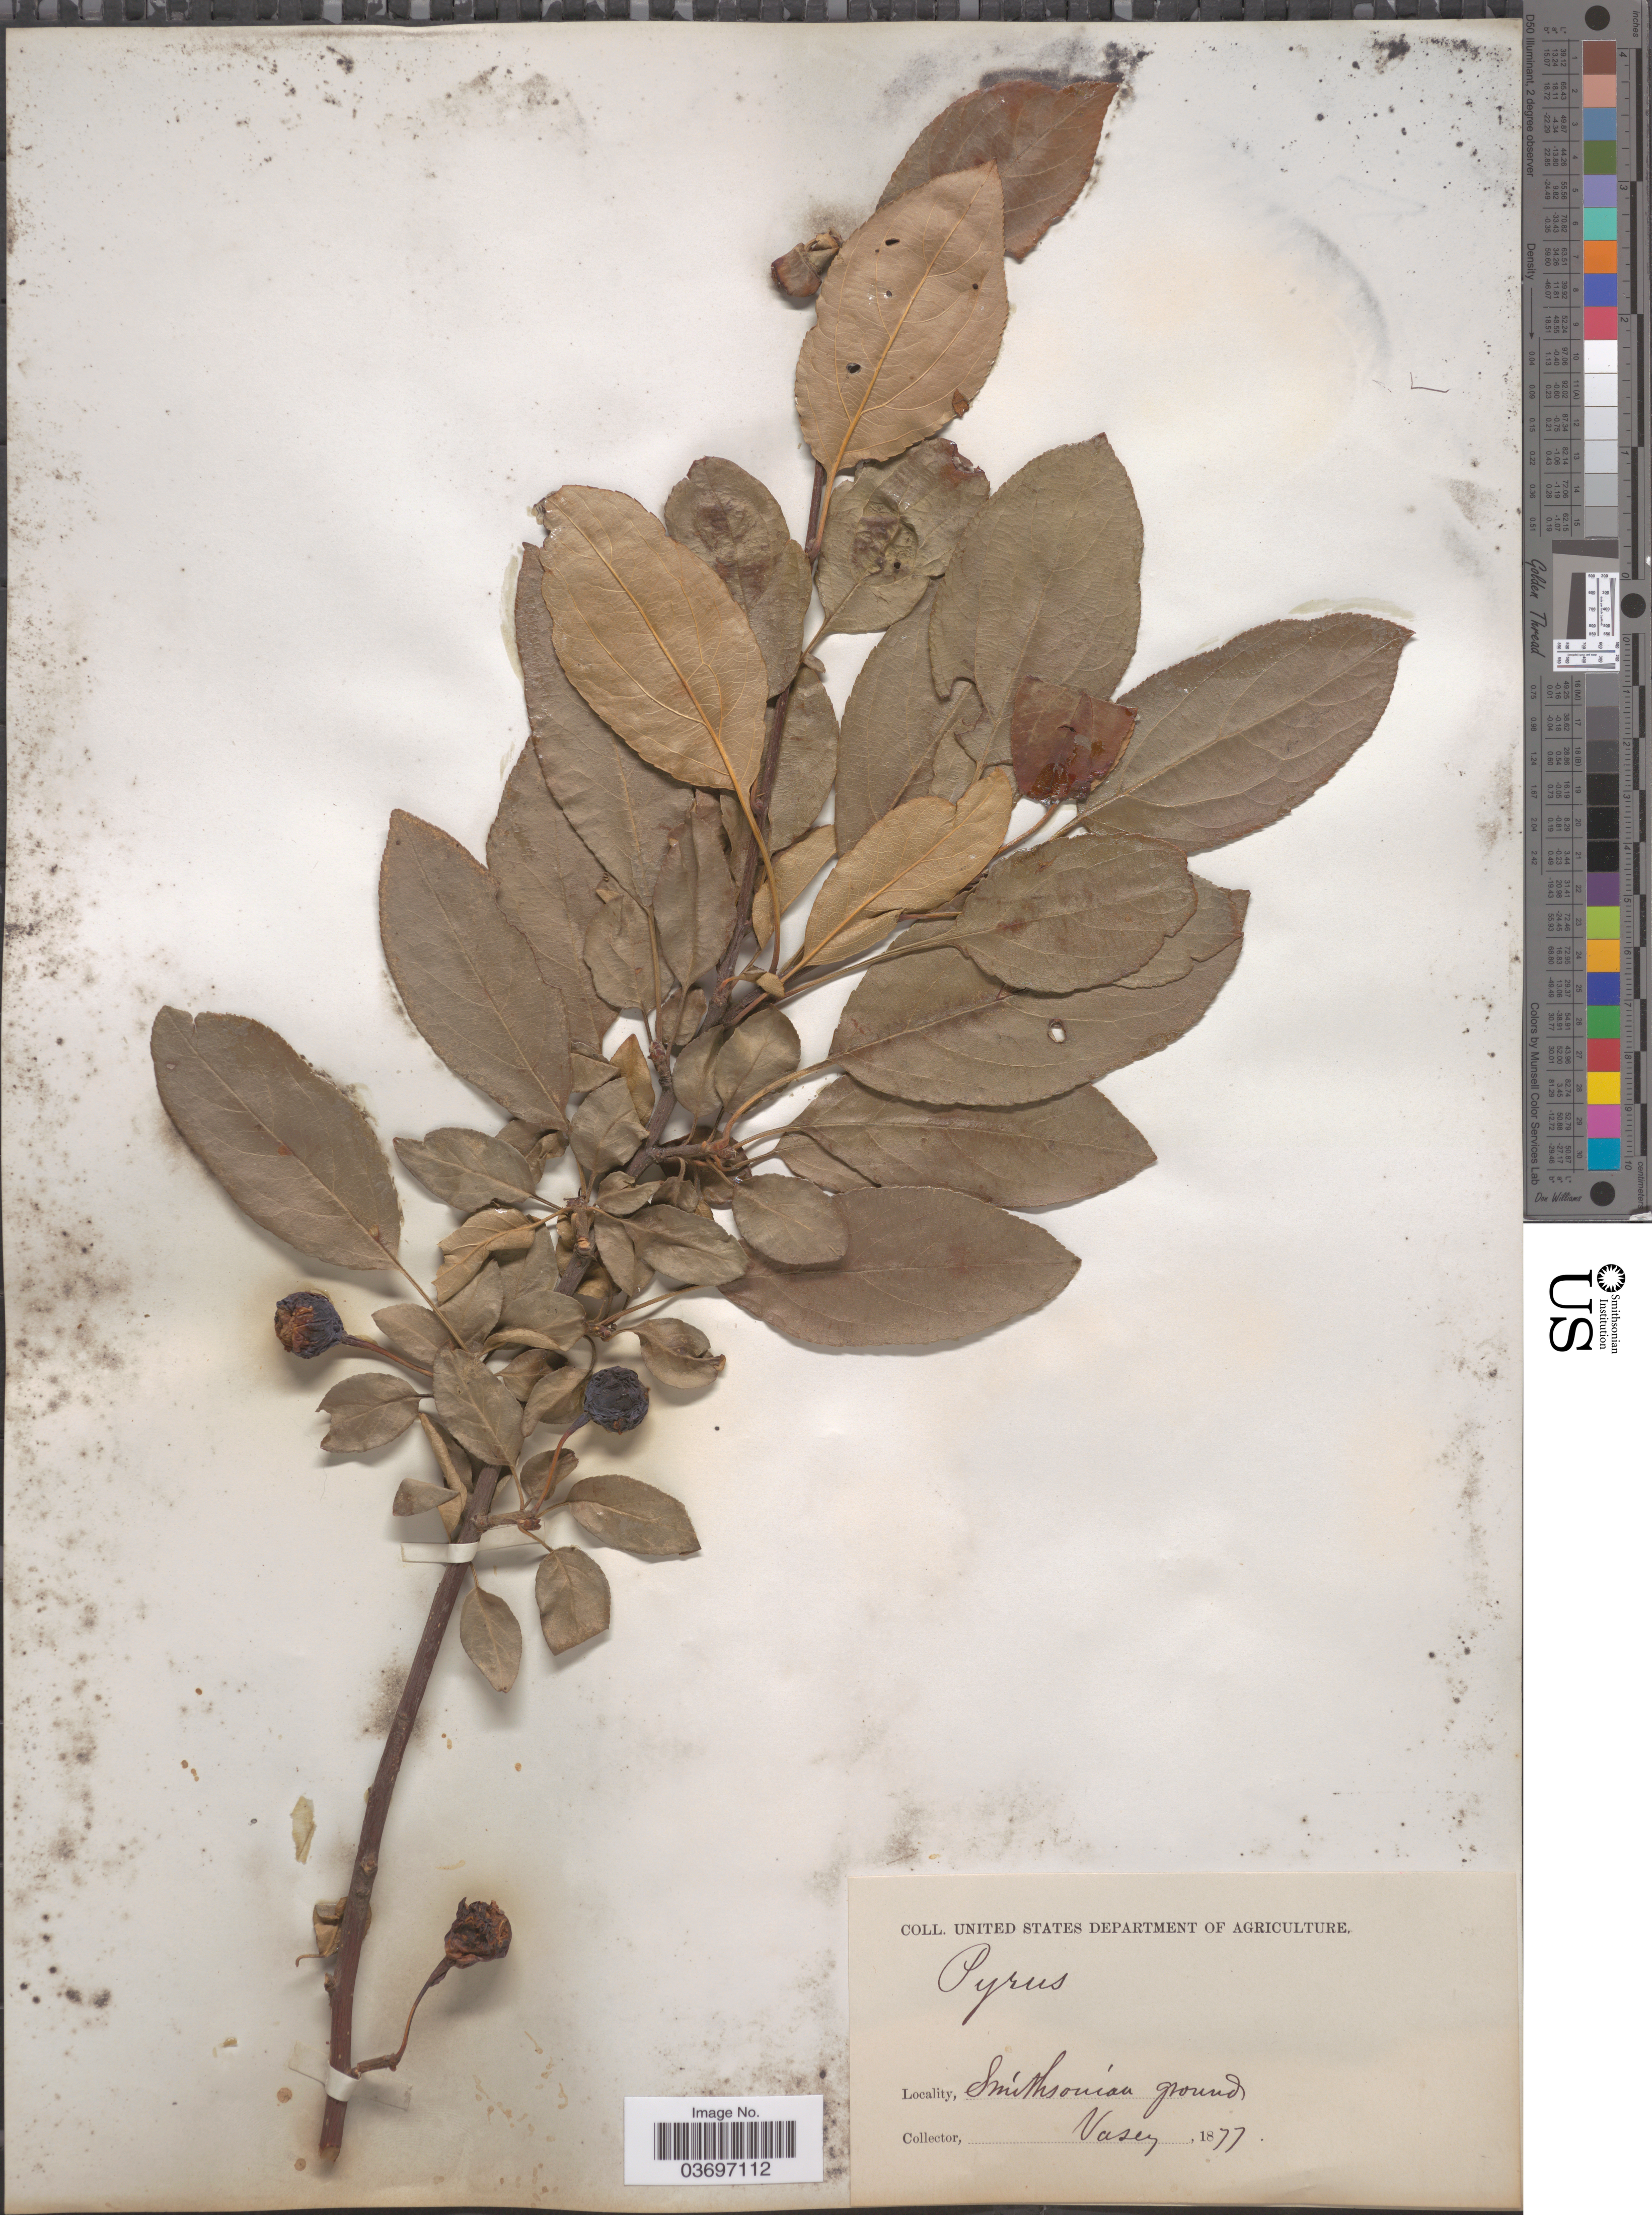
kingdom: Plantae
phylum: Tracheophyta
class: Magnoliopsida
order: Rosales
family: Rosaceae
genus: Malus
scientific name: Malus sp.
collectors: Vasey, --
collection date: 1877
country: United States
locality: Smithsonian grounds.